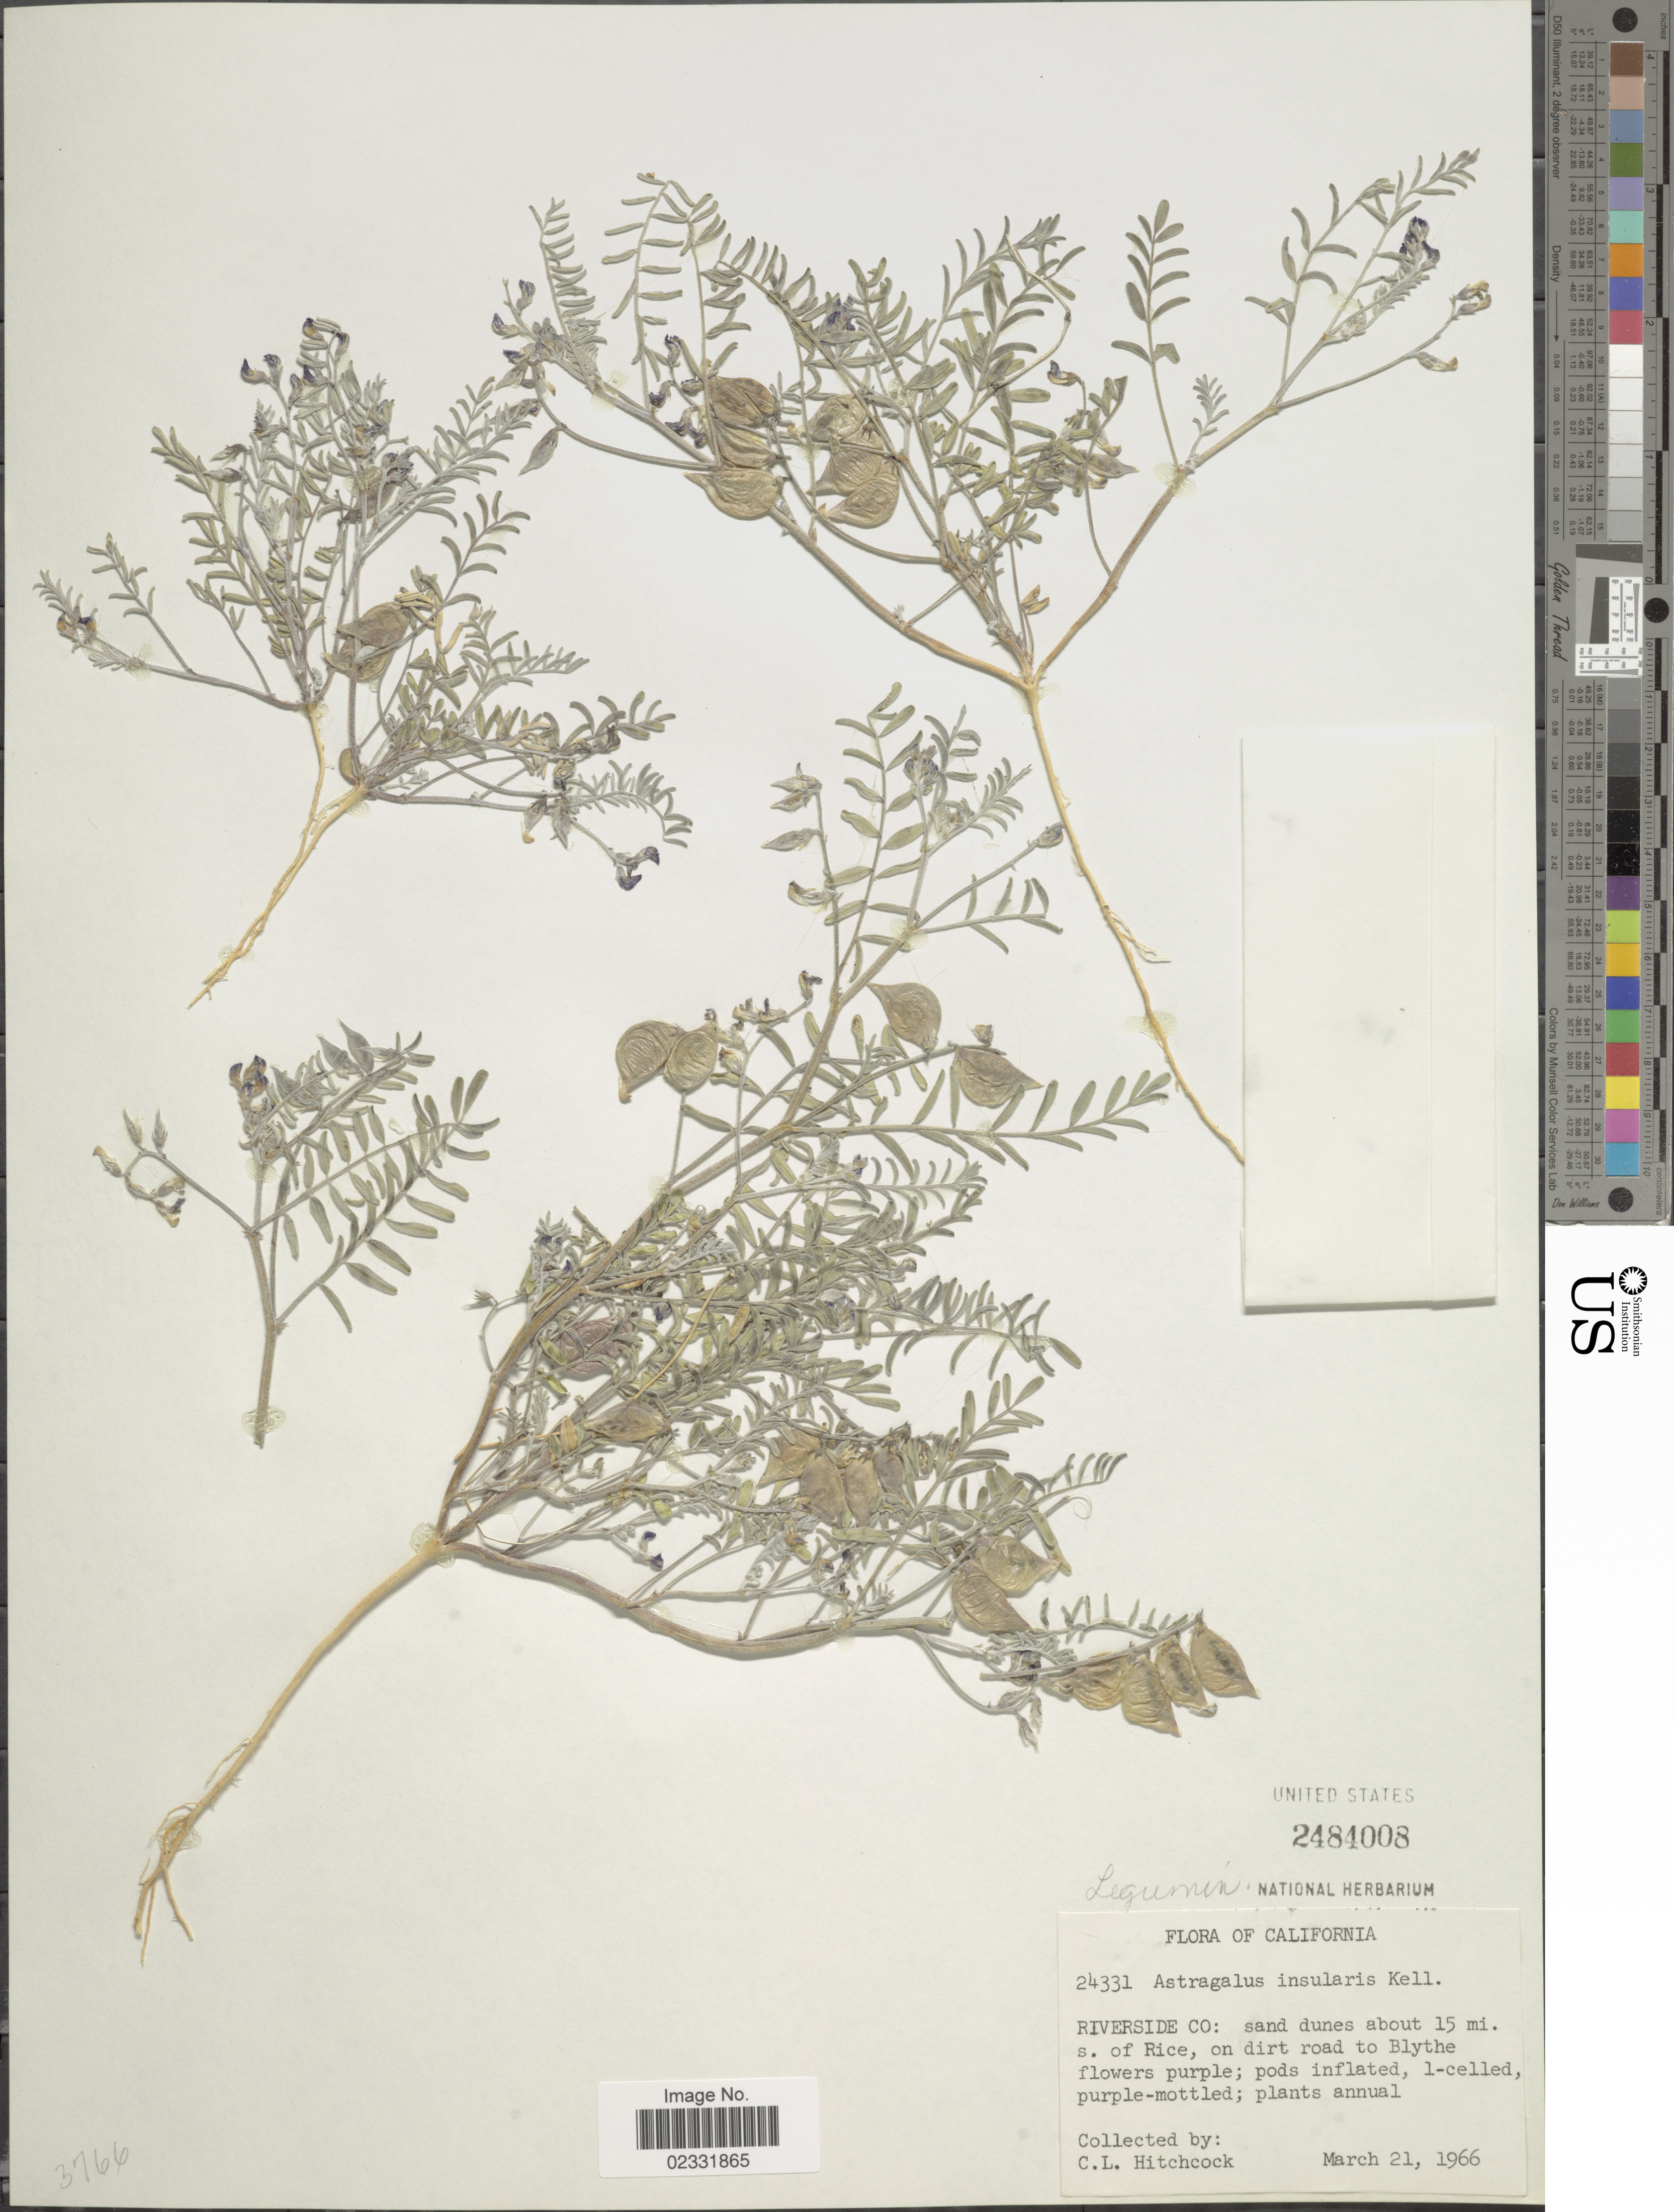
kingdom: Plantae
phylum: Tracheophyta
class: Magnoliopsida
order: Fabales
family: Fabaceae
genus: Astragalus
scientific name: Astragalus insularis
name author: Kellogg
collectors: C. L. Hitchcock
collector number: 24331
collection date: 1966-03-21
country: United States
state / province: California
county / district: Riverside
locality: Riverside Co.: sand dunes about 15 mi. s. of Rice, on dirt road to Blythe.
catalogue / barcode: US 248008